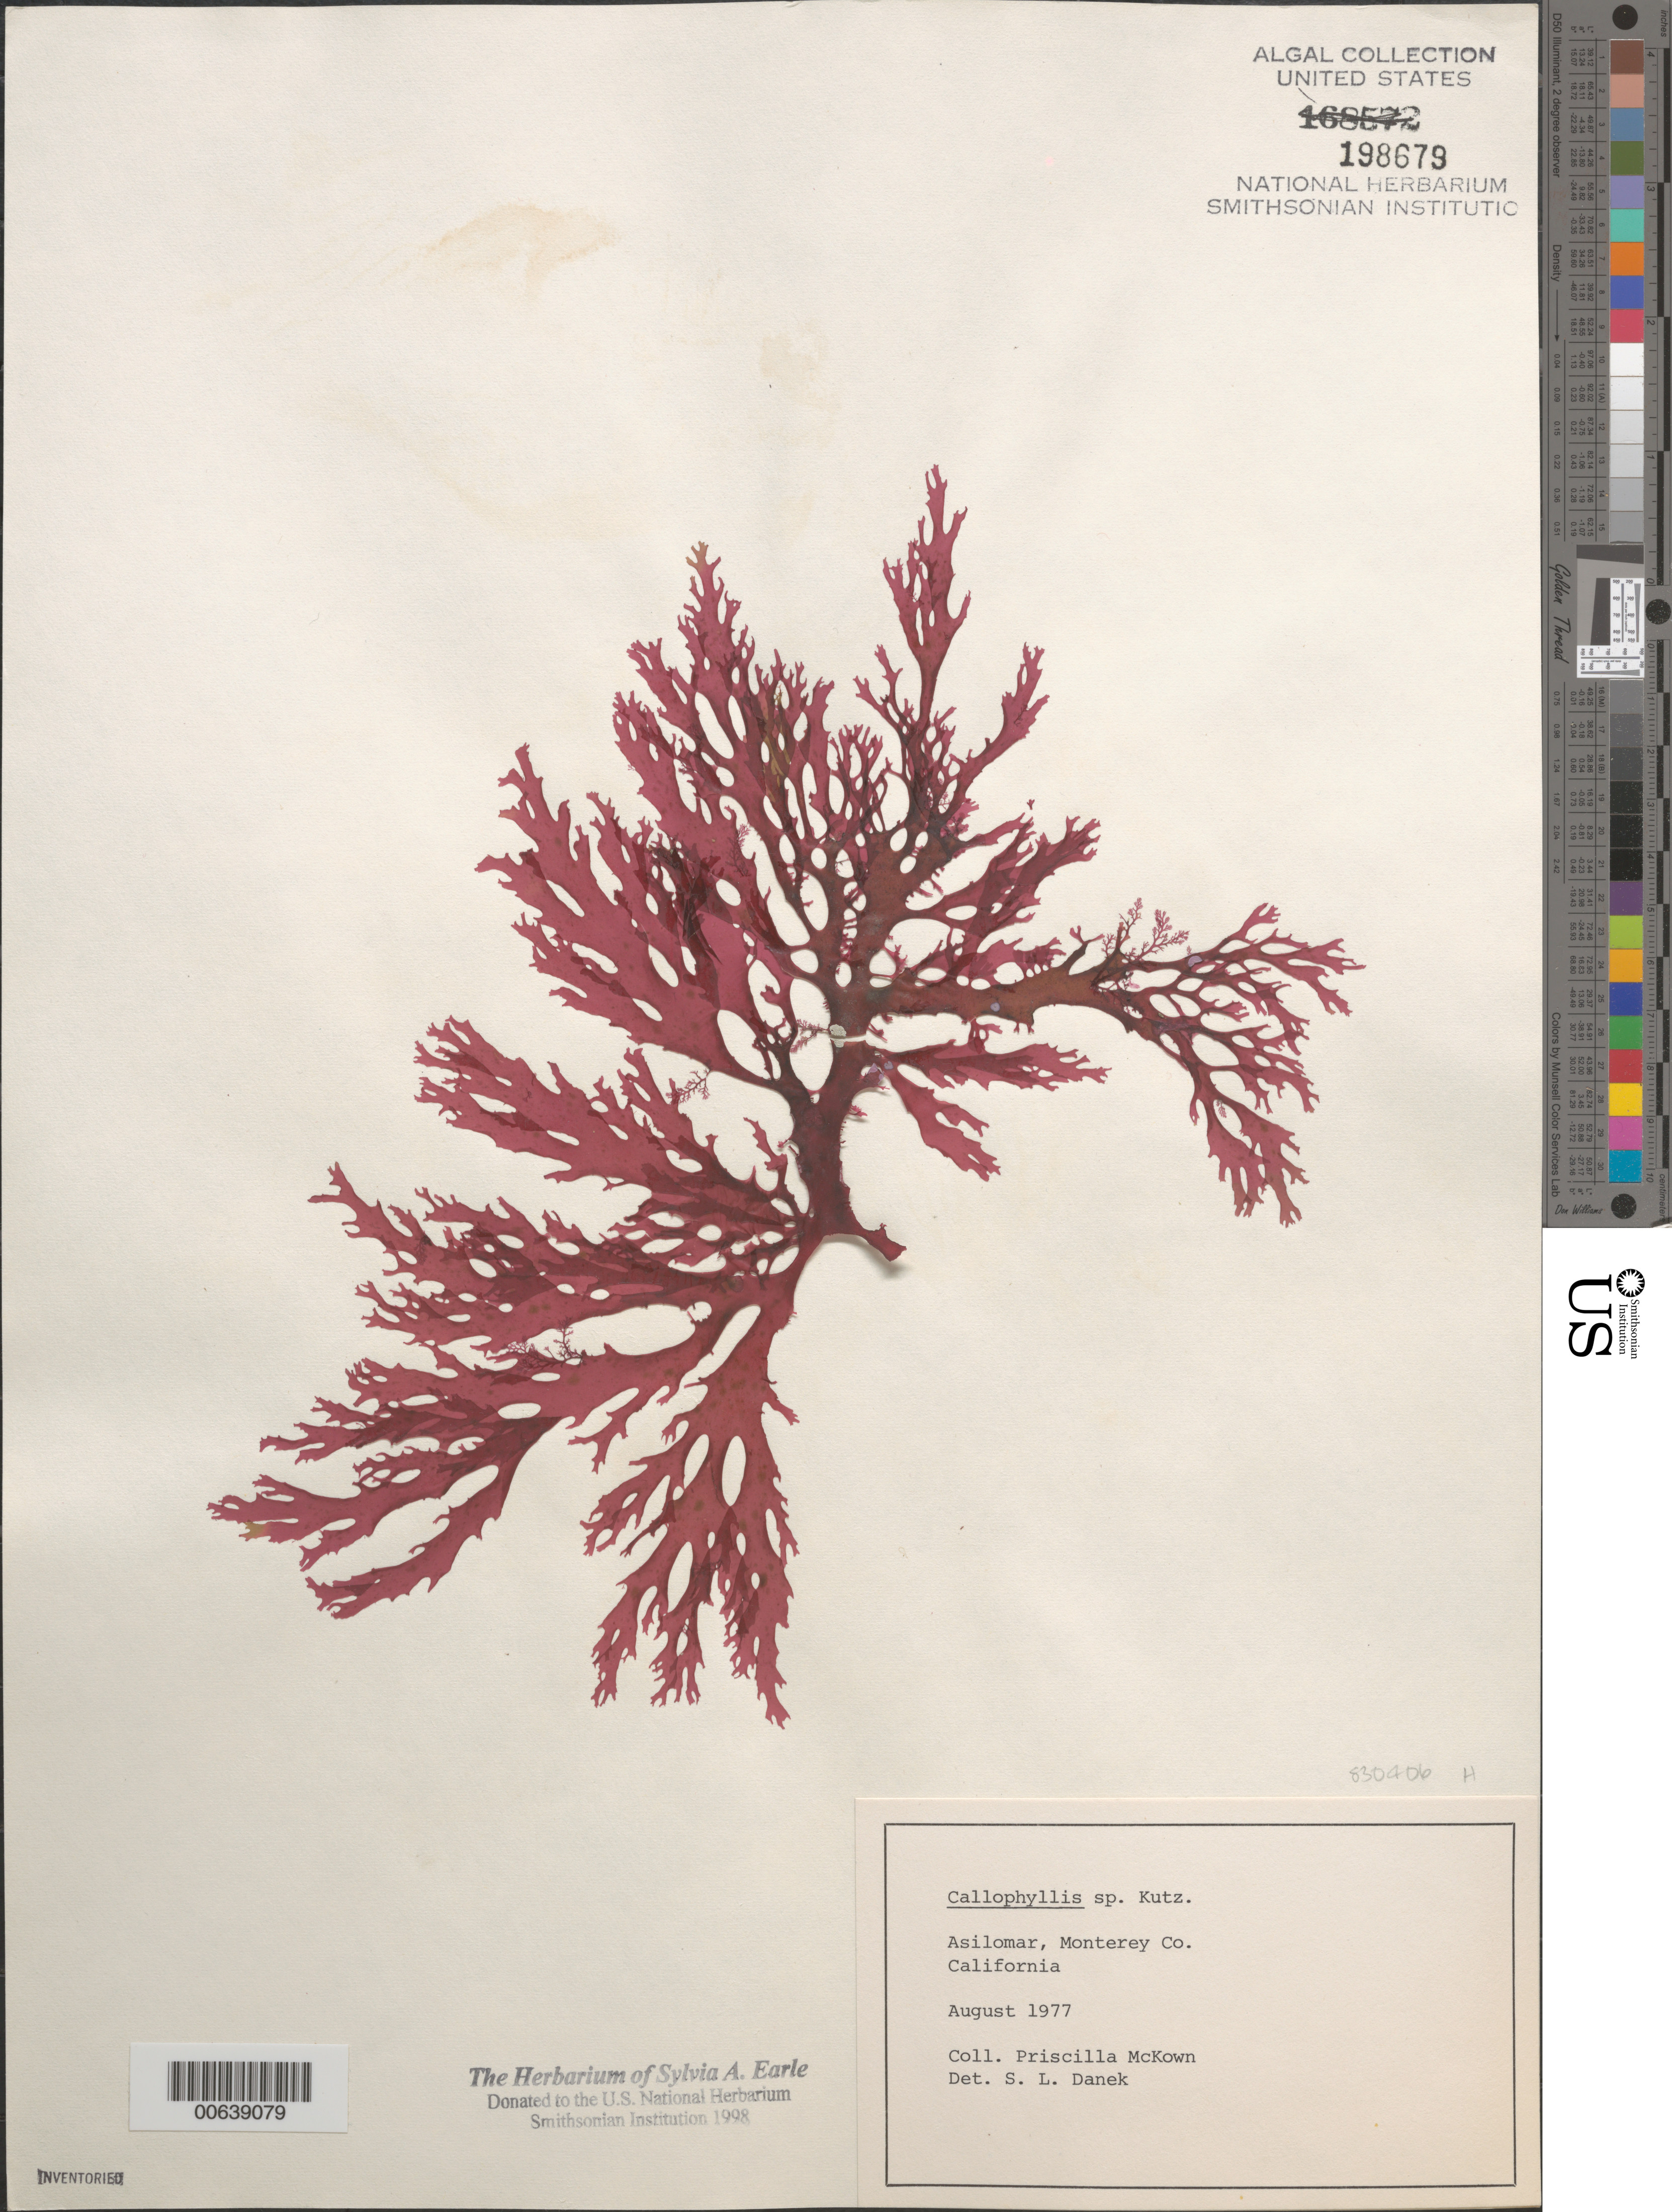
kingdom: Plantae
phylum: Rhodophyta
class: Florideophyceae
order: Gigartinales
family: Kallymeniaceae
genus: Callophyllis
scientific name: Callophyllis sp.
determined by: Danek, S. L.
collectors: P. McKown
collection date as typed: Aug 1977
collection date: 1977-08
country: United States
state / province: California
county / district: Monterey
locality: Asilomar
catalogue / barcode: US 198679